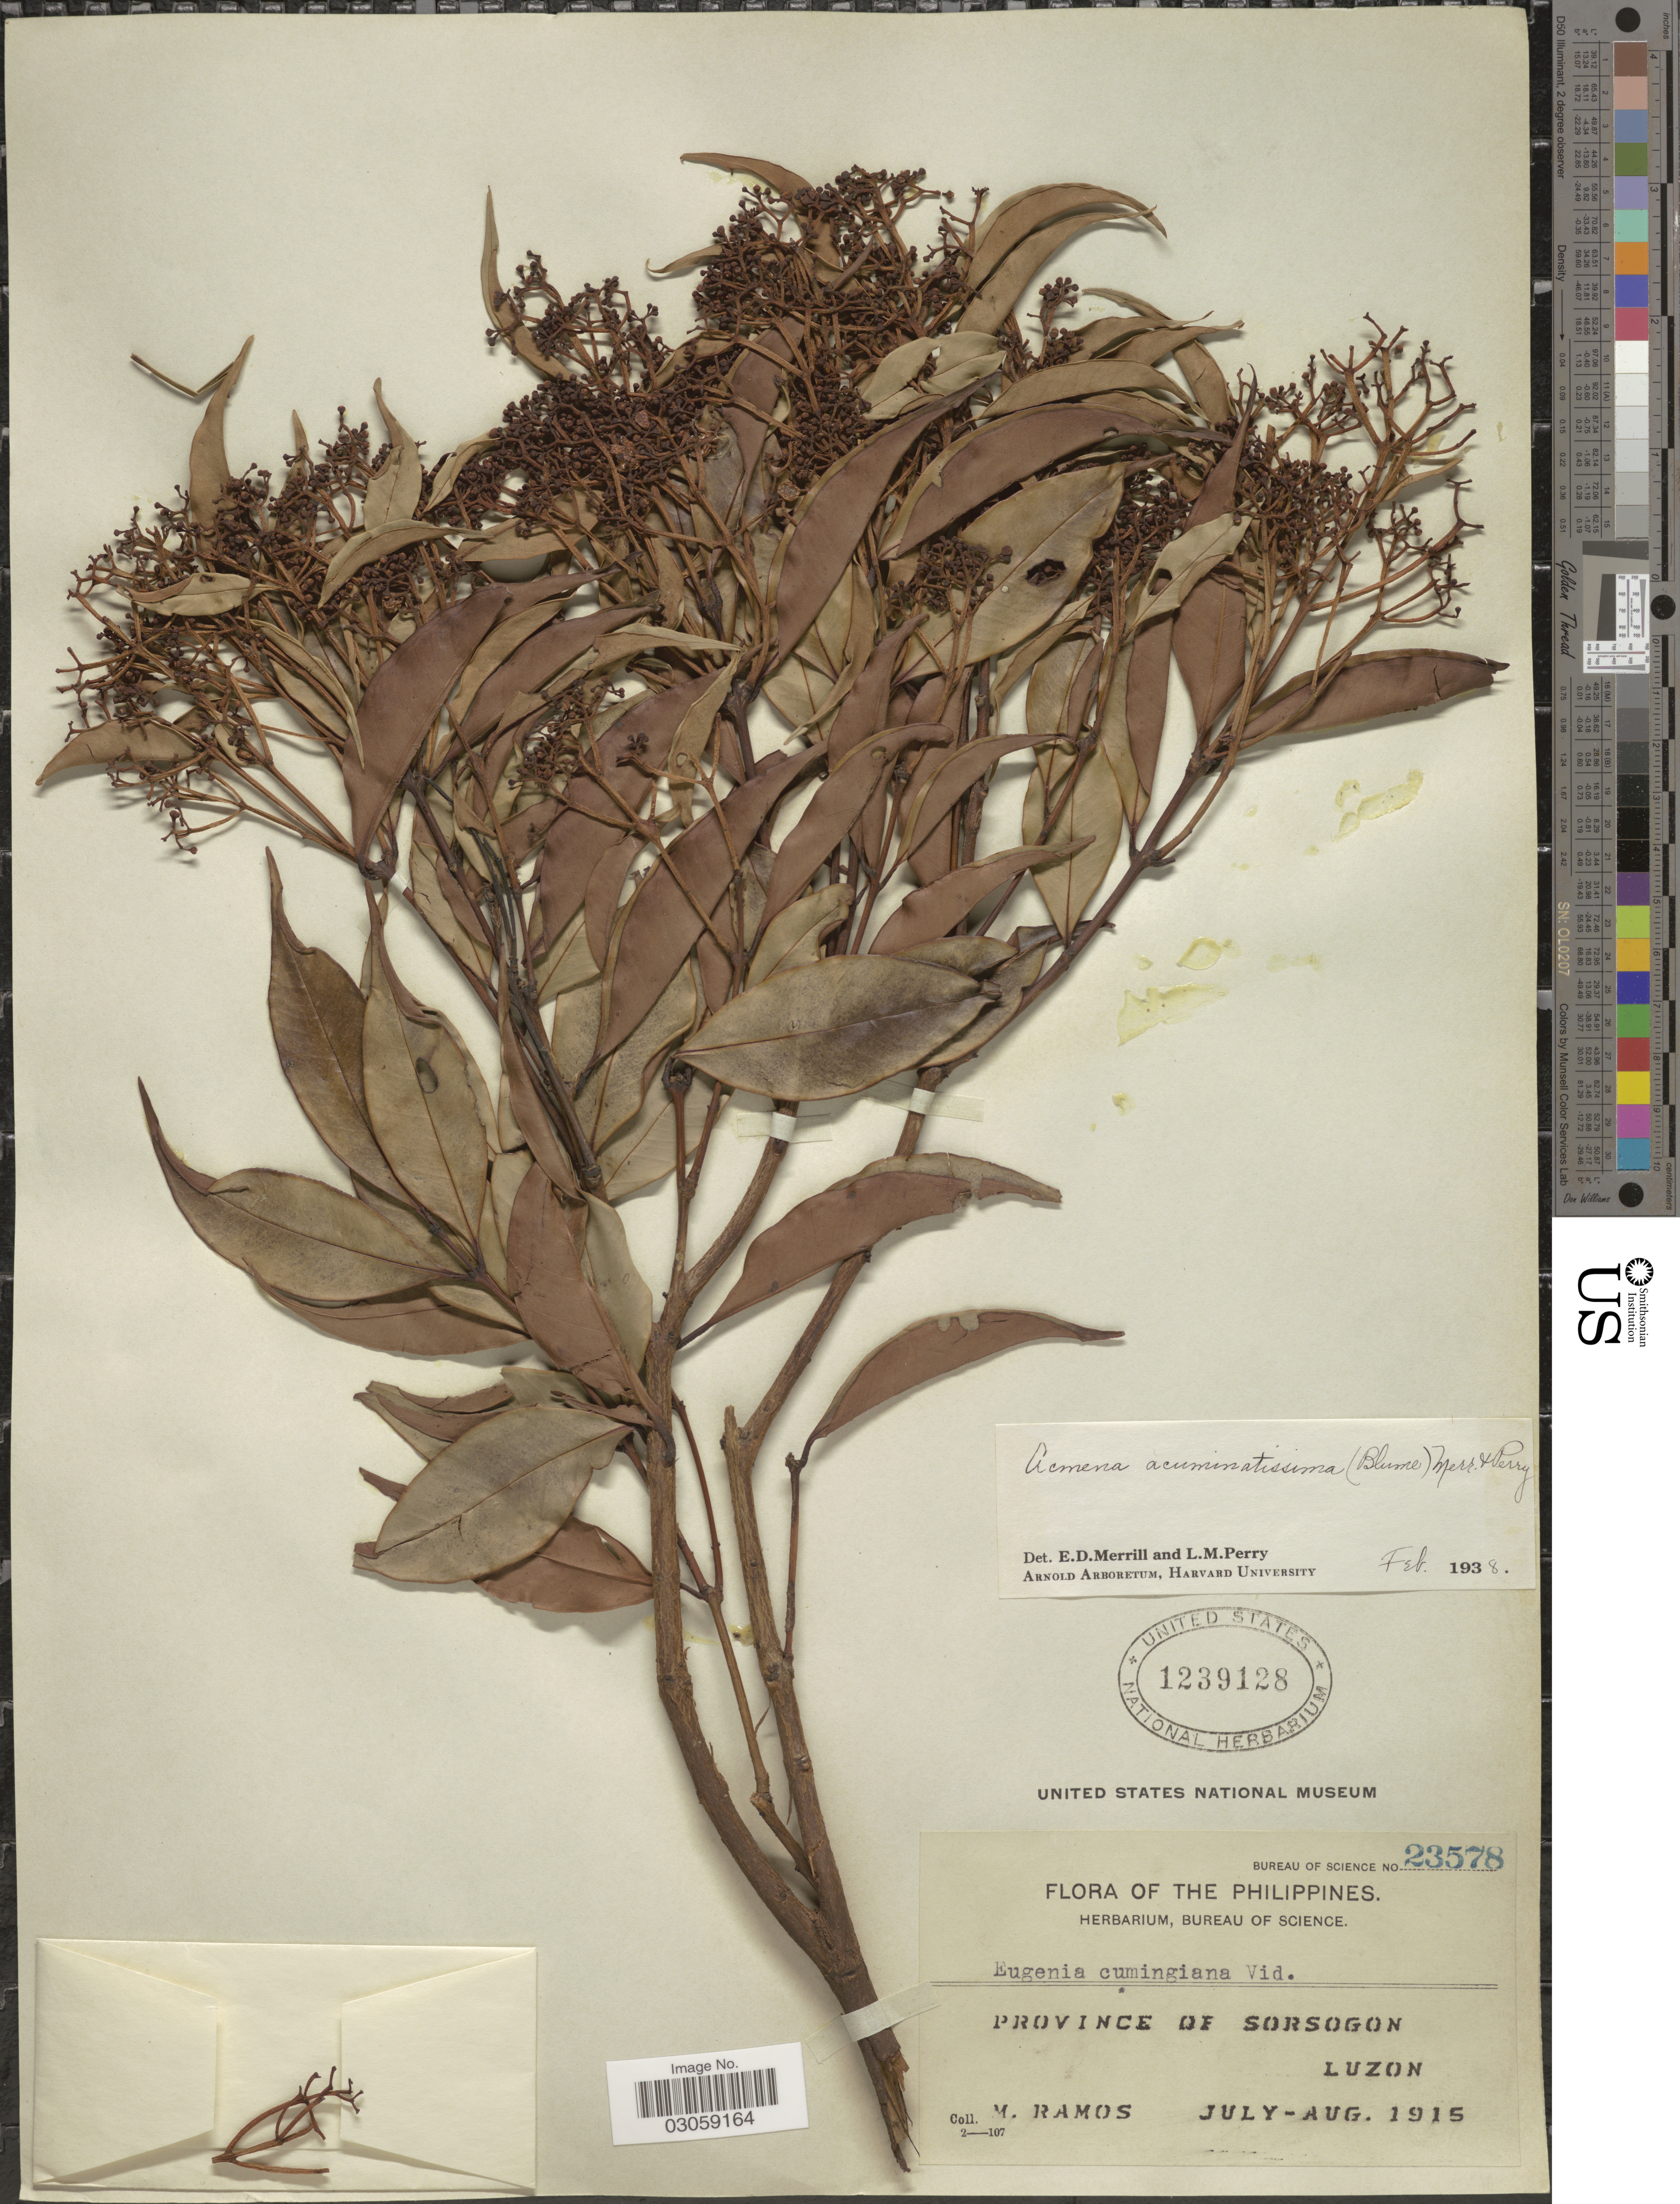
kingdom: Plantae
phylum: Tracheophyta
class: Magnoliopsida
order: Myrtales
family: Myrtaceae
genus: Syzygium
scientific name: Syzygium acuminatissimum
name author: (Blume) DC.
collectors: M. Ramos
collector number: Bureau of Science 23578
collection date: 1915-07/1915-08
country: Philippines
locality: Province of Sorsogon. Luzon.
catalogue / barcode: US 1239128